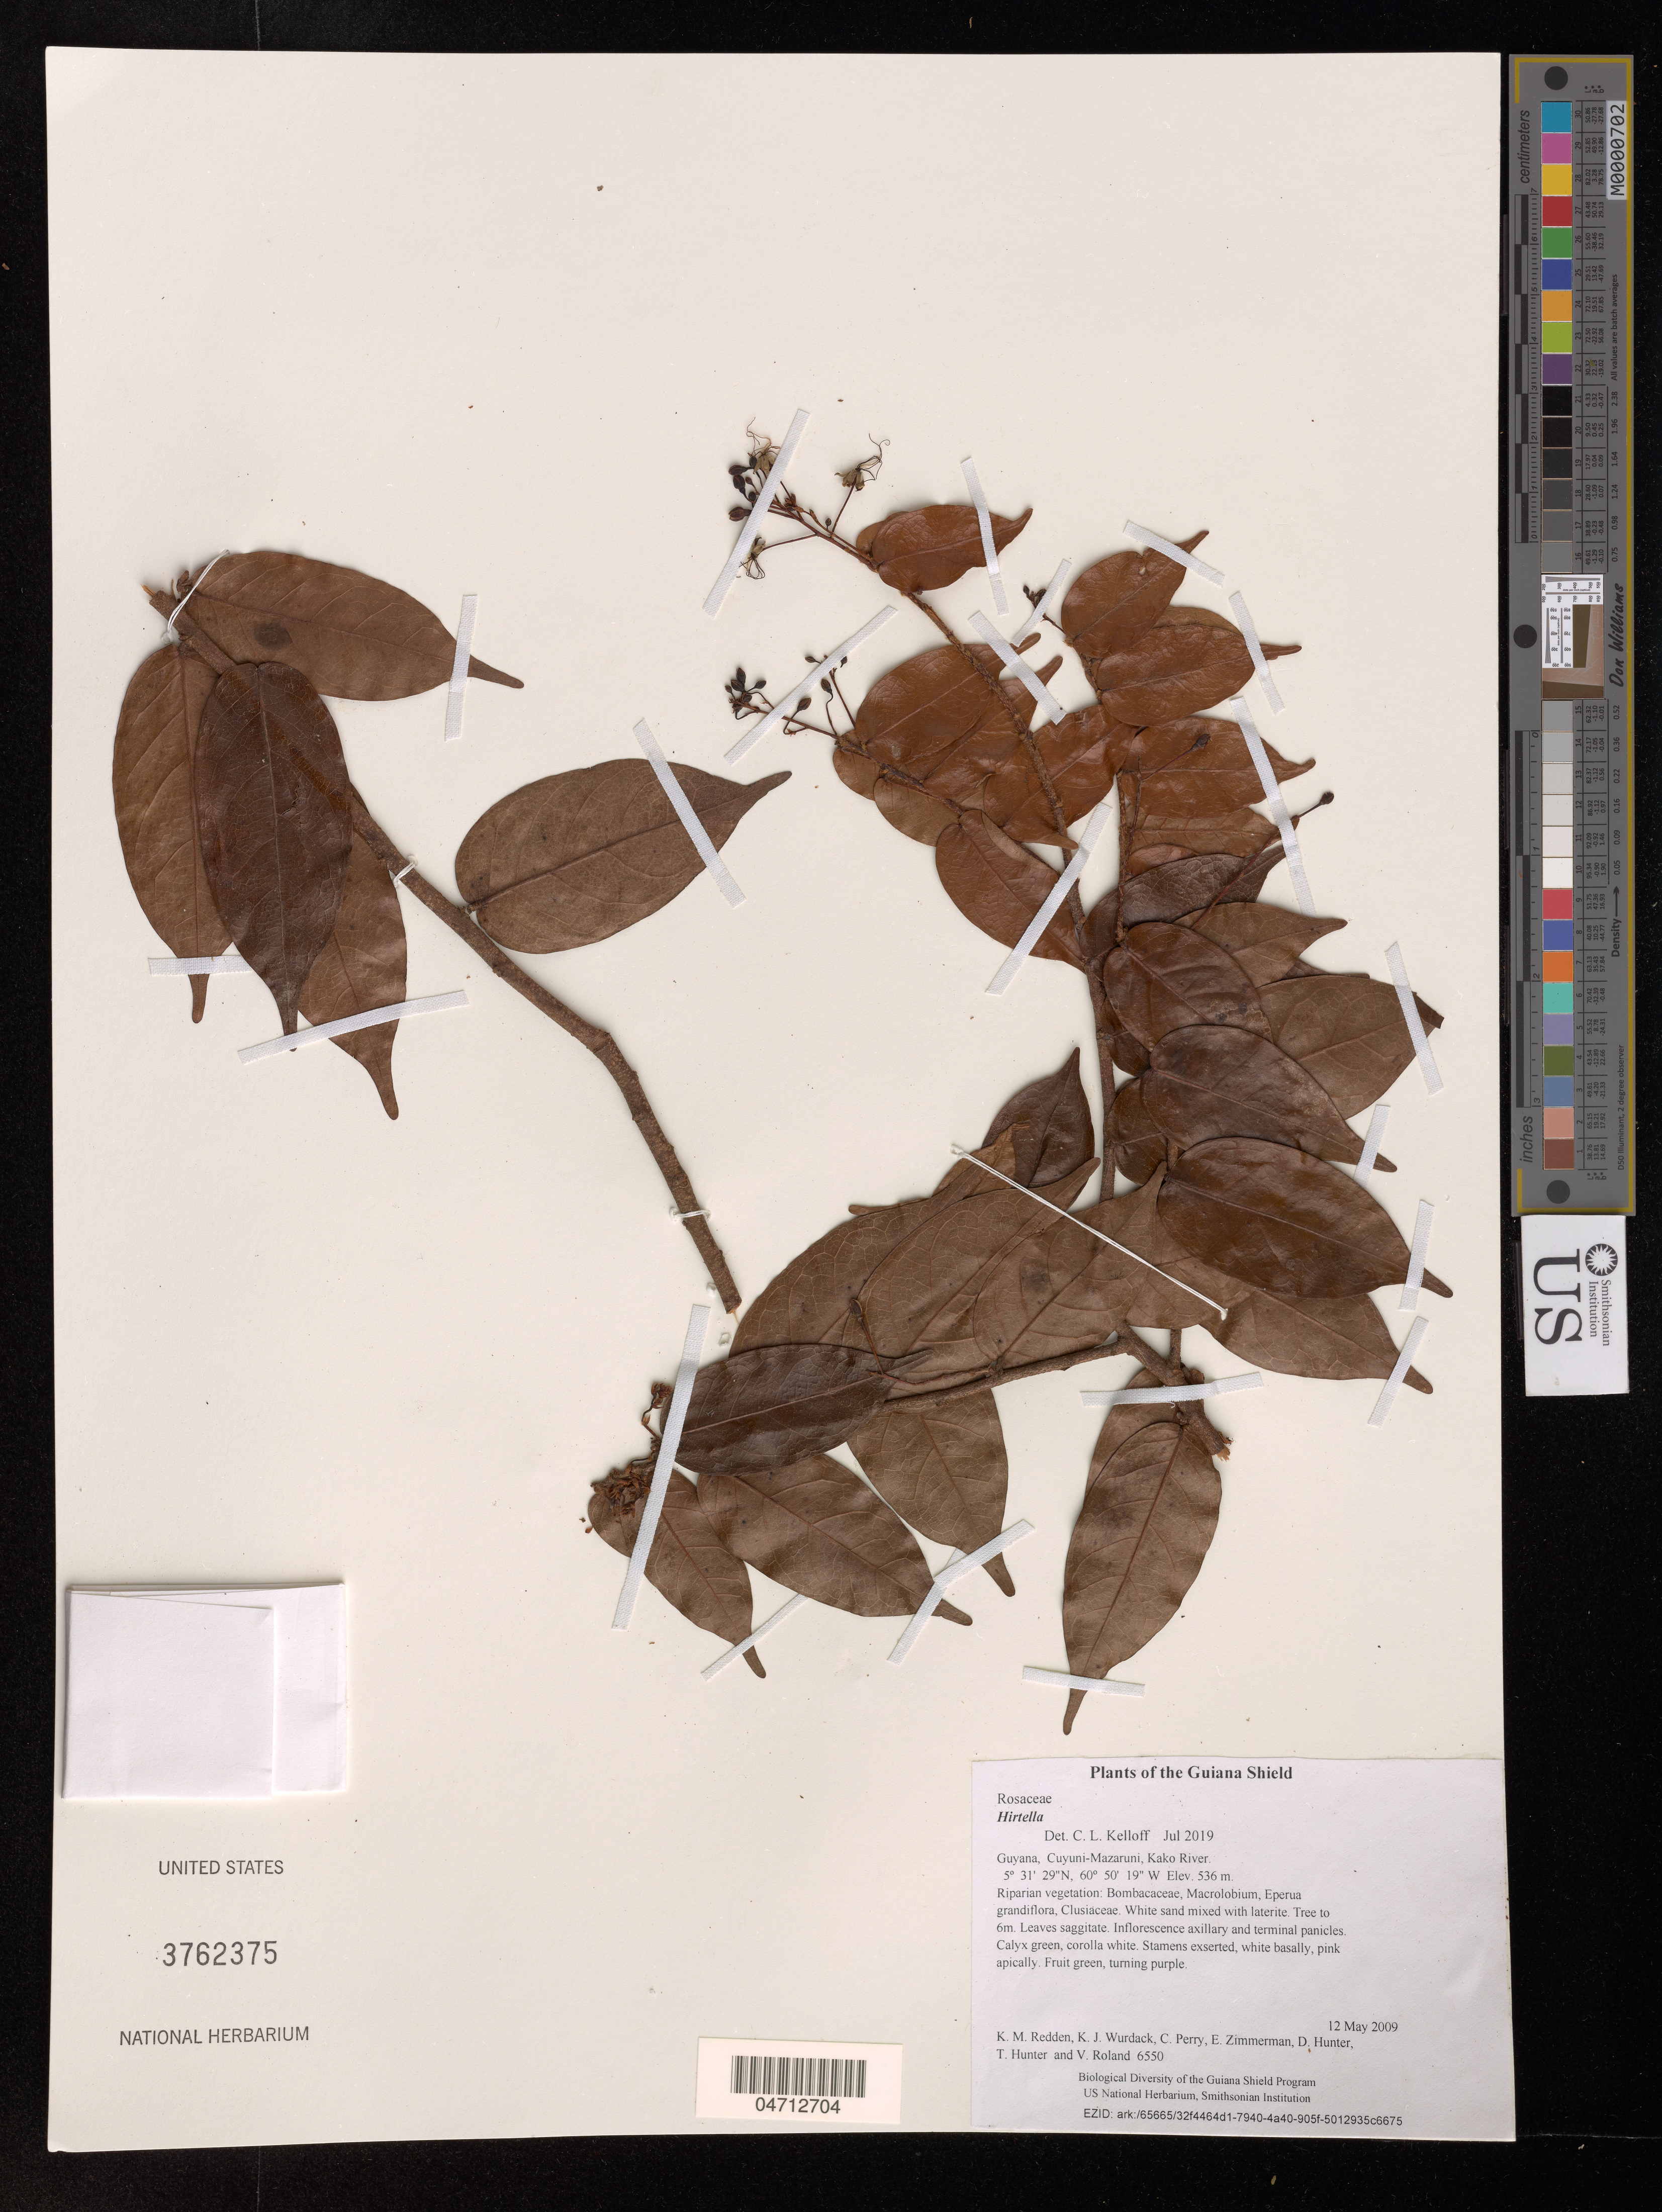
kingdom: Plantae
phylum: Tracheophyta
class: Magnoliopsida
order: Malpighiales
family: Chrysobalanaceae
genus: Hirtella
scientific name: Hirtella sp.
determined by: Kelloff, C. L.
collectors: K. M. Redden, K. Wurdack, C. Perry, E. Zimmerman, D. Hunter, T. Hunter & V. Roland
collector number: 6550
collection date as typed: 12 May 2009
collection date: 2009-05-12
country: Guyana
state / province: Cuyuni-Mazaruni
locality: Kako River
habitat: Riparian vegetation: Bombacaceae, Macrolobium, Eperua grandiflora, Clusiaceae. White sand mixed with laterite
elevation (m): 536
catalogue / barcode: US 3762375